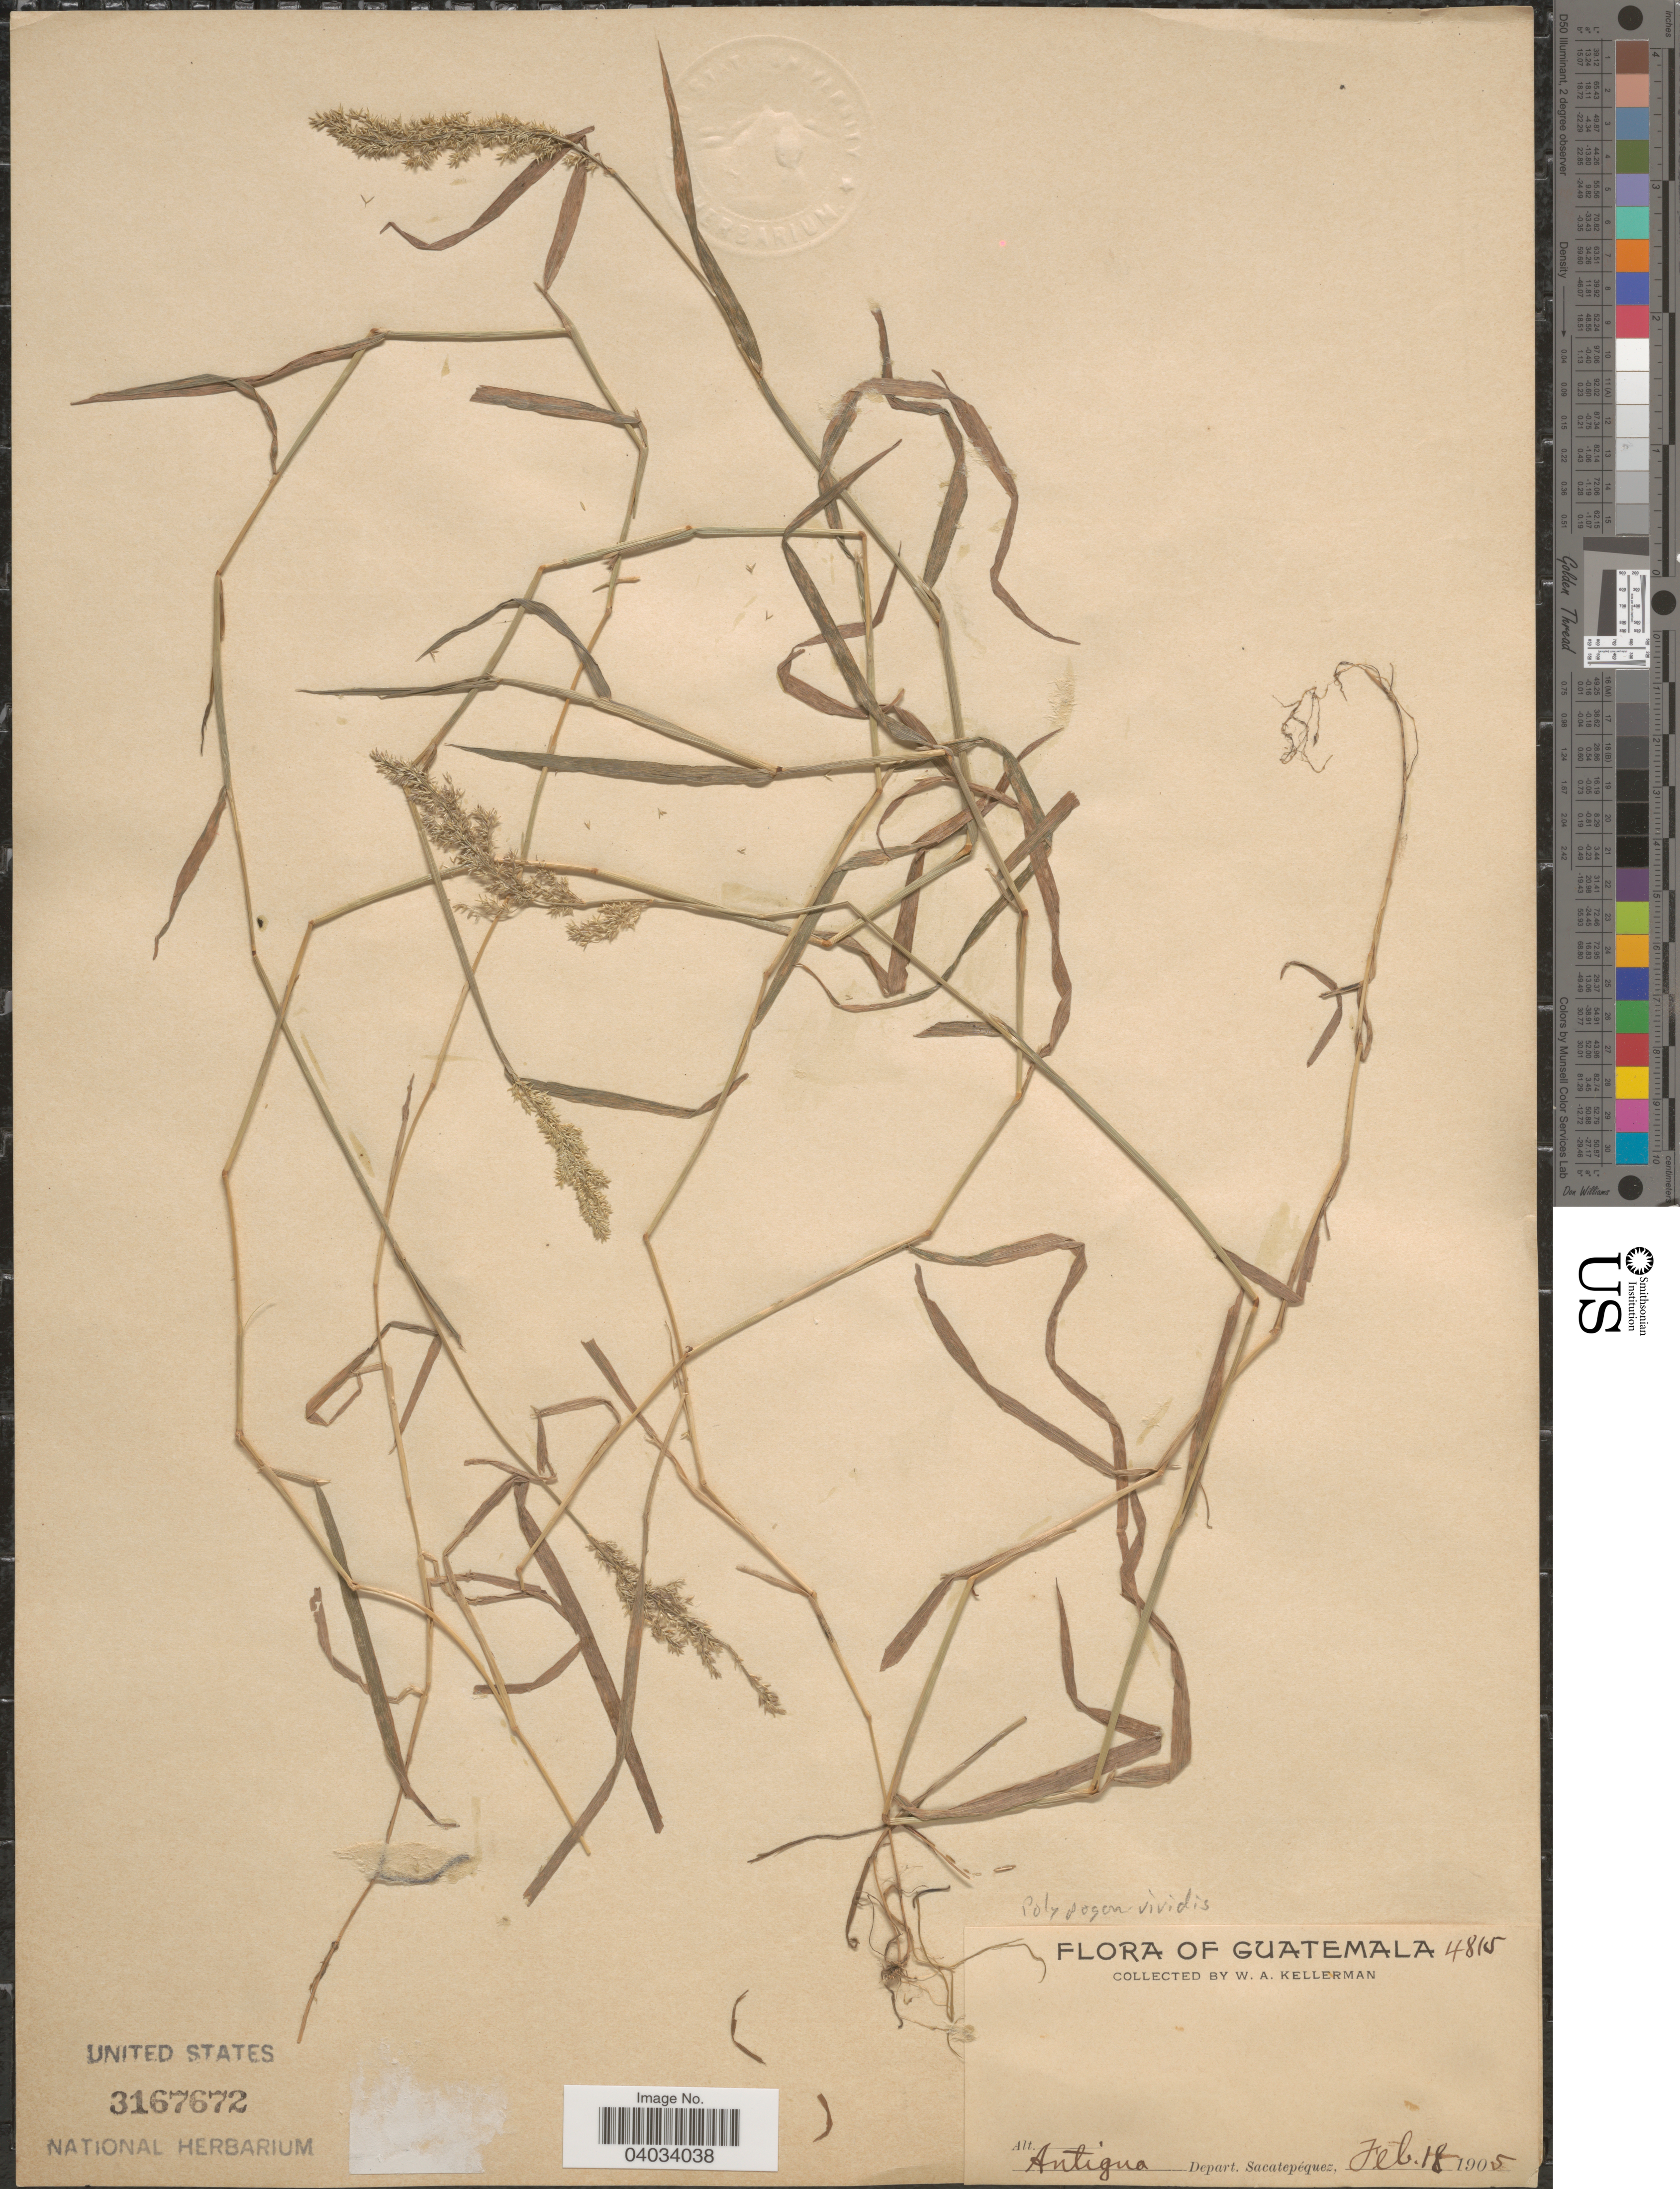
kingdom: Plantae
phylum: Tracheophyta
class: Liliopsida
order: Poales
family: Poaceae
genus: Polypogon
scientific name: Polypogon viridis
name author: (Gouan) Breistroffer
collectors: W. Kellerman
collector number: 4815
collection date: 1905-02-18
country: Guatemala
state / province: Sacatepequez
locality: Antigua. Depart. Sacatepéquez.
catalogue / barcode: US 3167672